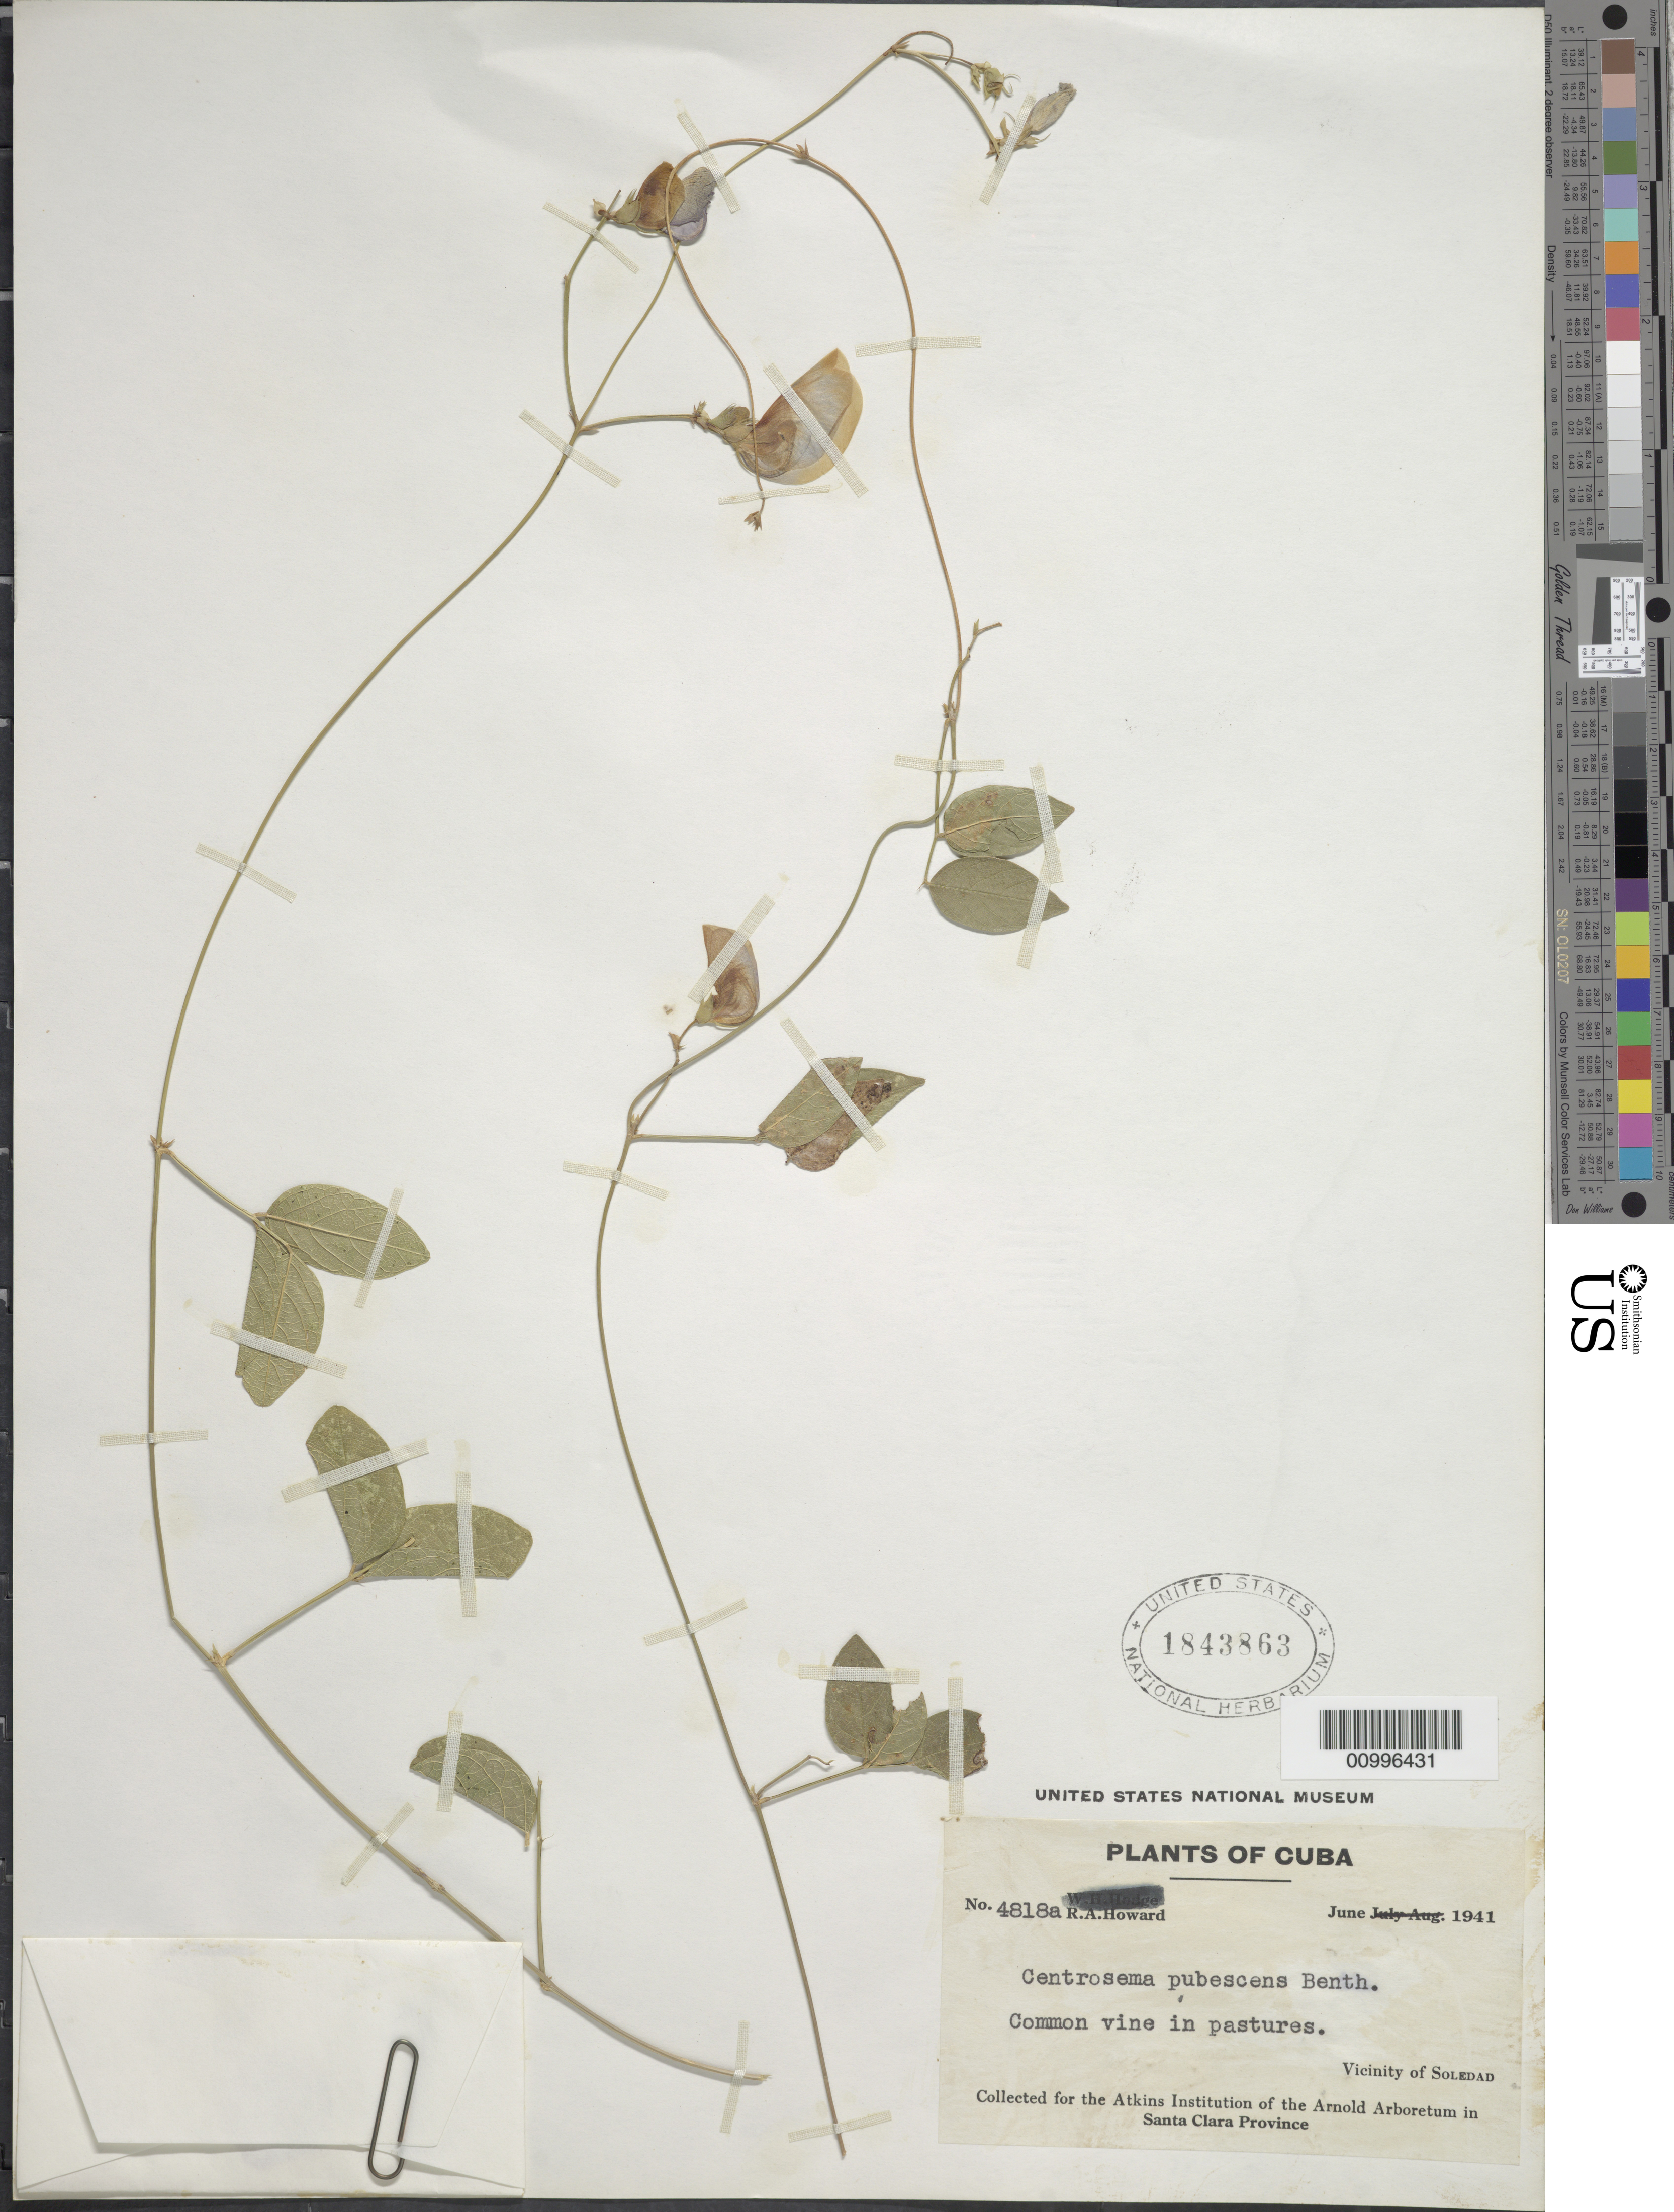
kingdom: Plantae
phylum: Tracheophyta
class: Magnoliopsida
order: Fabales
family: Fabaceae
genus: Centrosema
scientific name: Centrosema pubescens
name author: Benth.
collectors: P. Howard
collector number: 4818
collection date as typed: Jun 1941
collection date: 1941-06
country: Cuba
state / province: Cienfuegos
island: Cuba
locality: Vicinity of Soledad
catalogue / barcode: US 1843863